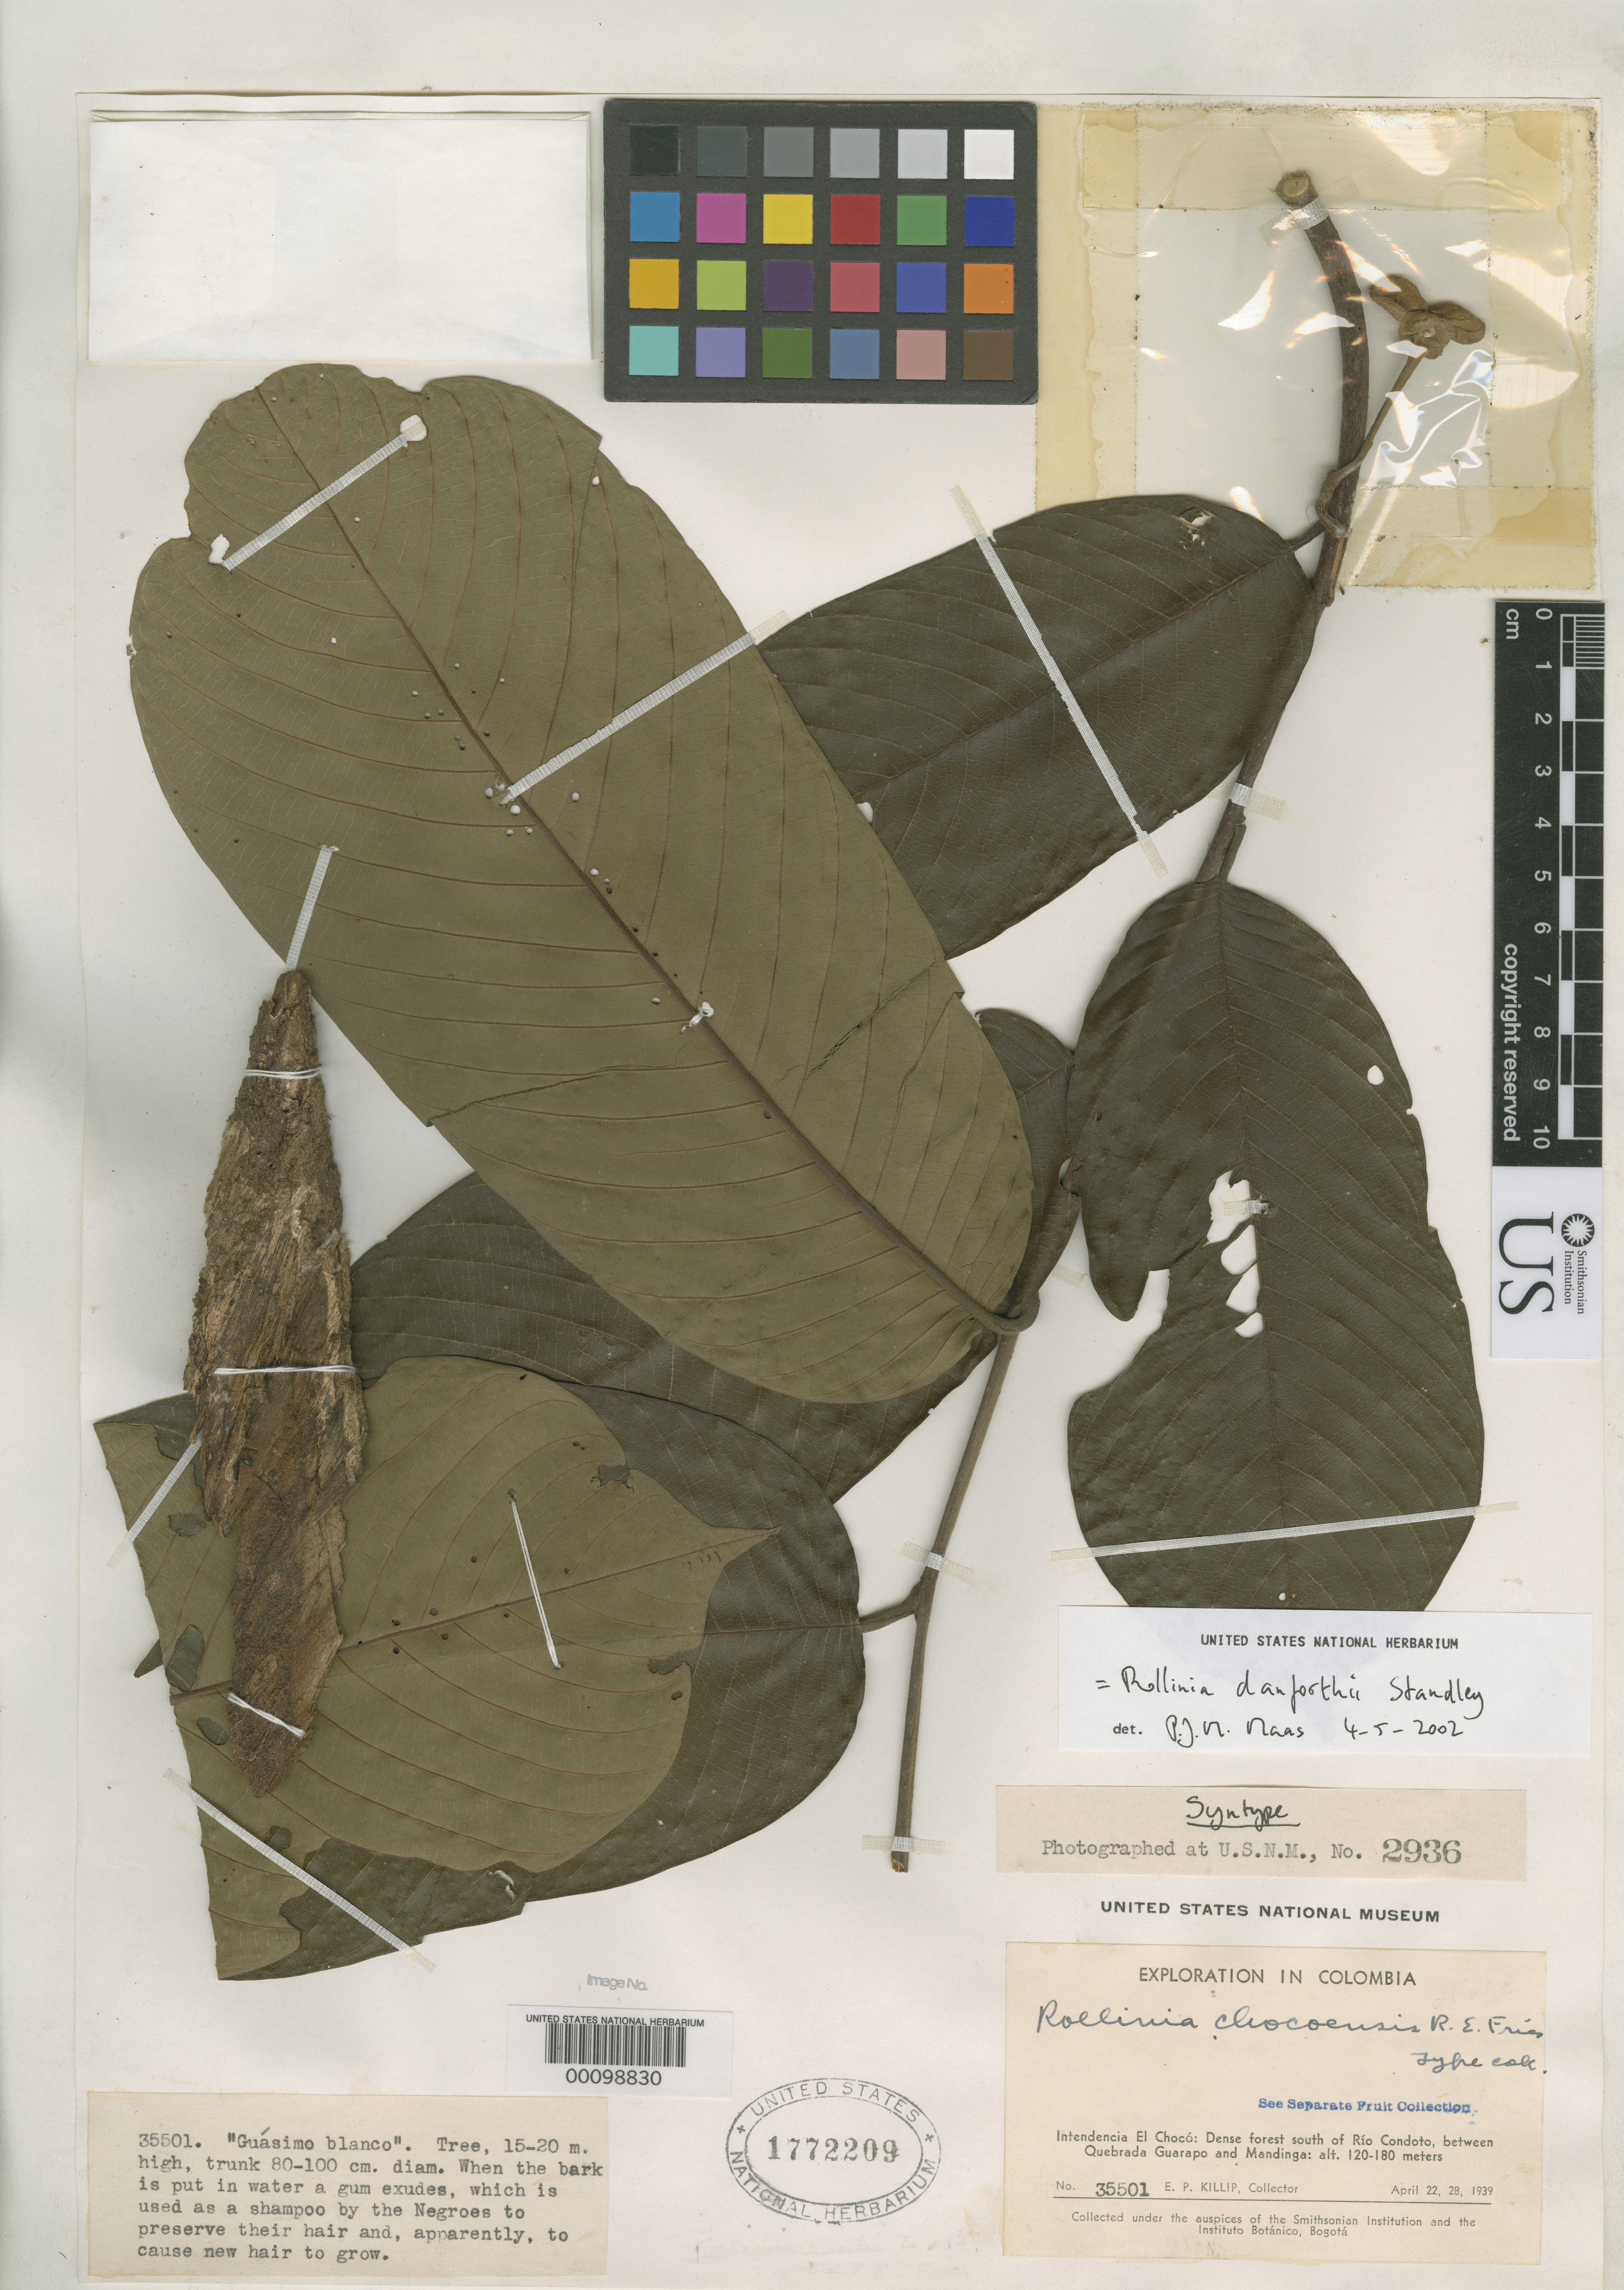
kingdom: Plantae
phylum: Tracheophyta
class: Magnoliopsida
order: Magnoliales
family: Annonaceae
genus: Rollinia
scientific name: Rollinia chocoensis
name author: R.E. Fr.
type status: Syntype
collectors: E. P. Killip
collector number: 35501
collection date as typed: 22 Apr 1939 to 28 Apr 1939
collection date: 1939-04-22/1939-04-28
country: Colombia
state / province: Chocó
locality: S of Rio Condoto, between Quebrada Guarapo & Mandinga.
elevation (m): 120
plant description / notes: Common name: Guásimo blanco; Common name: Guásimo blanco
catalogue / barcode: US 1772209